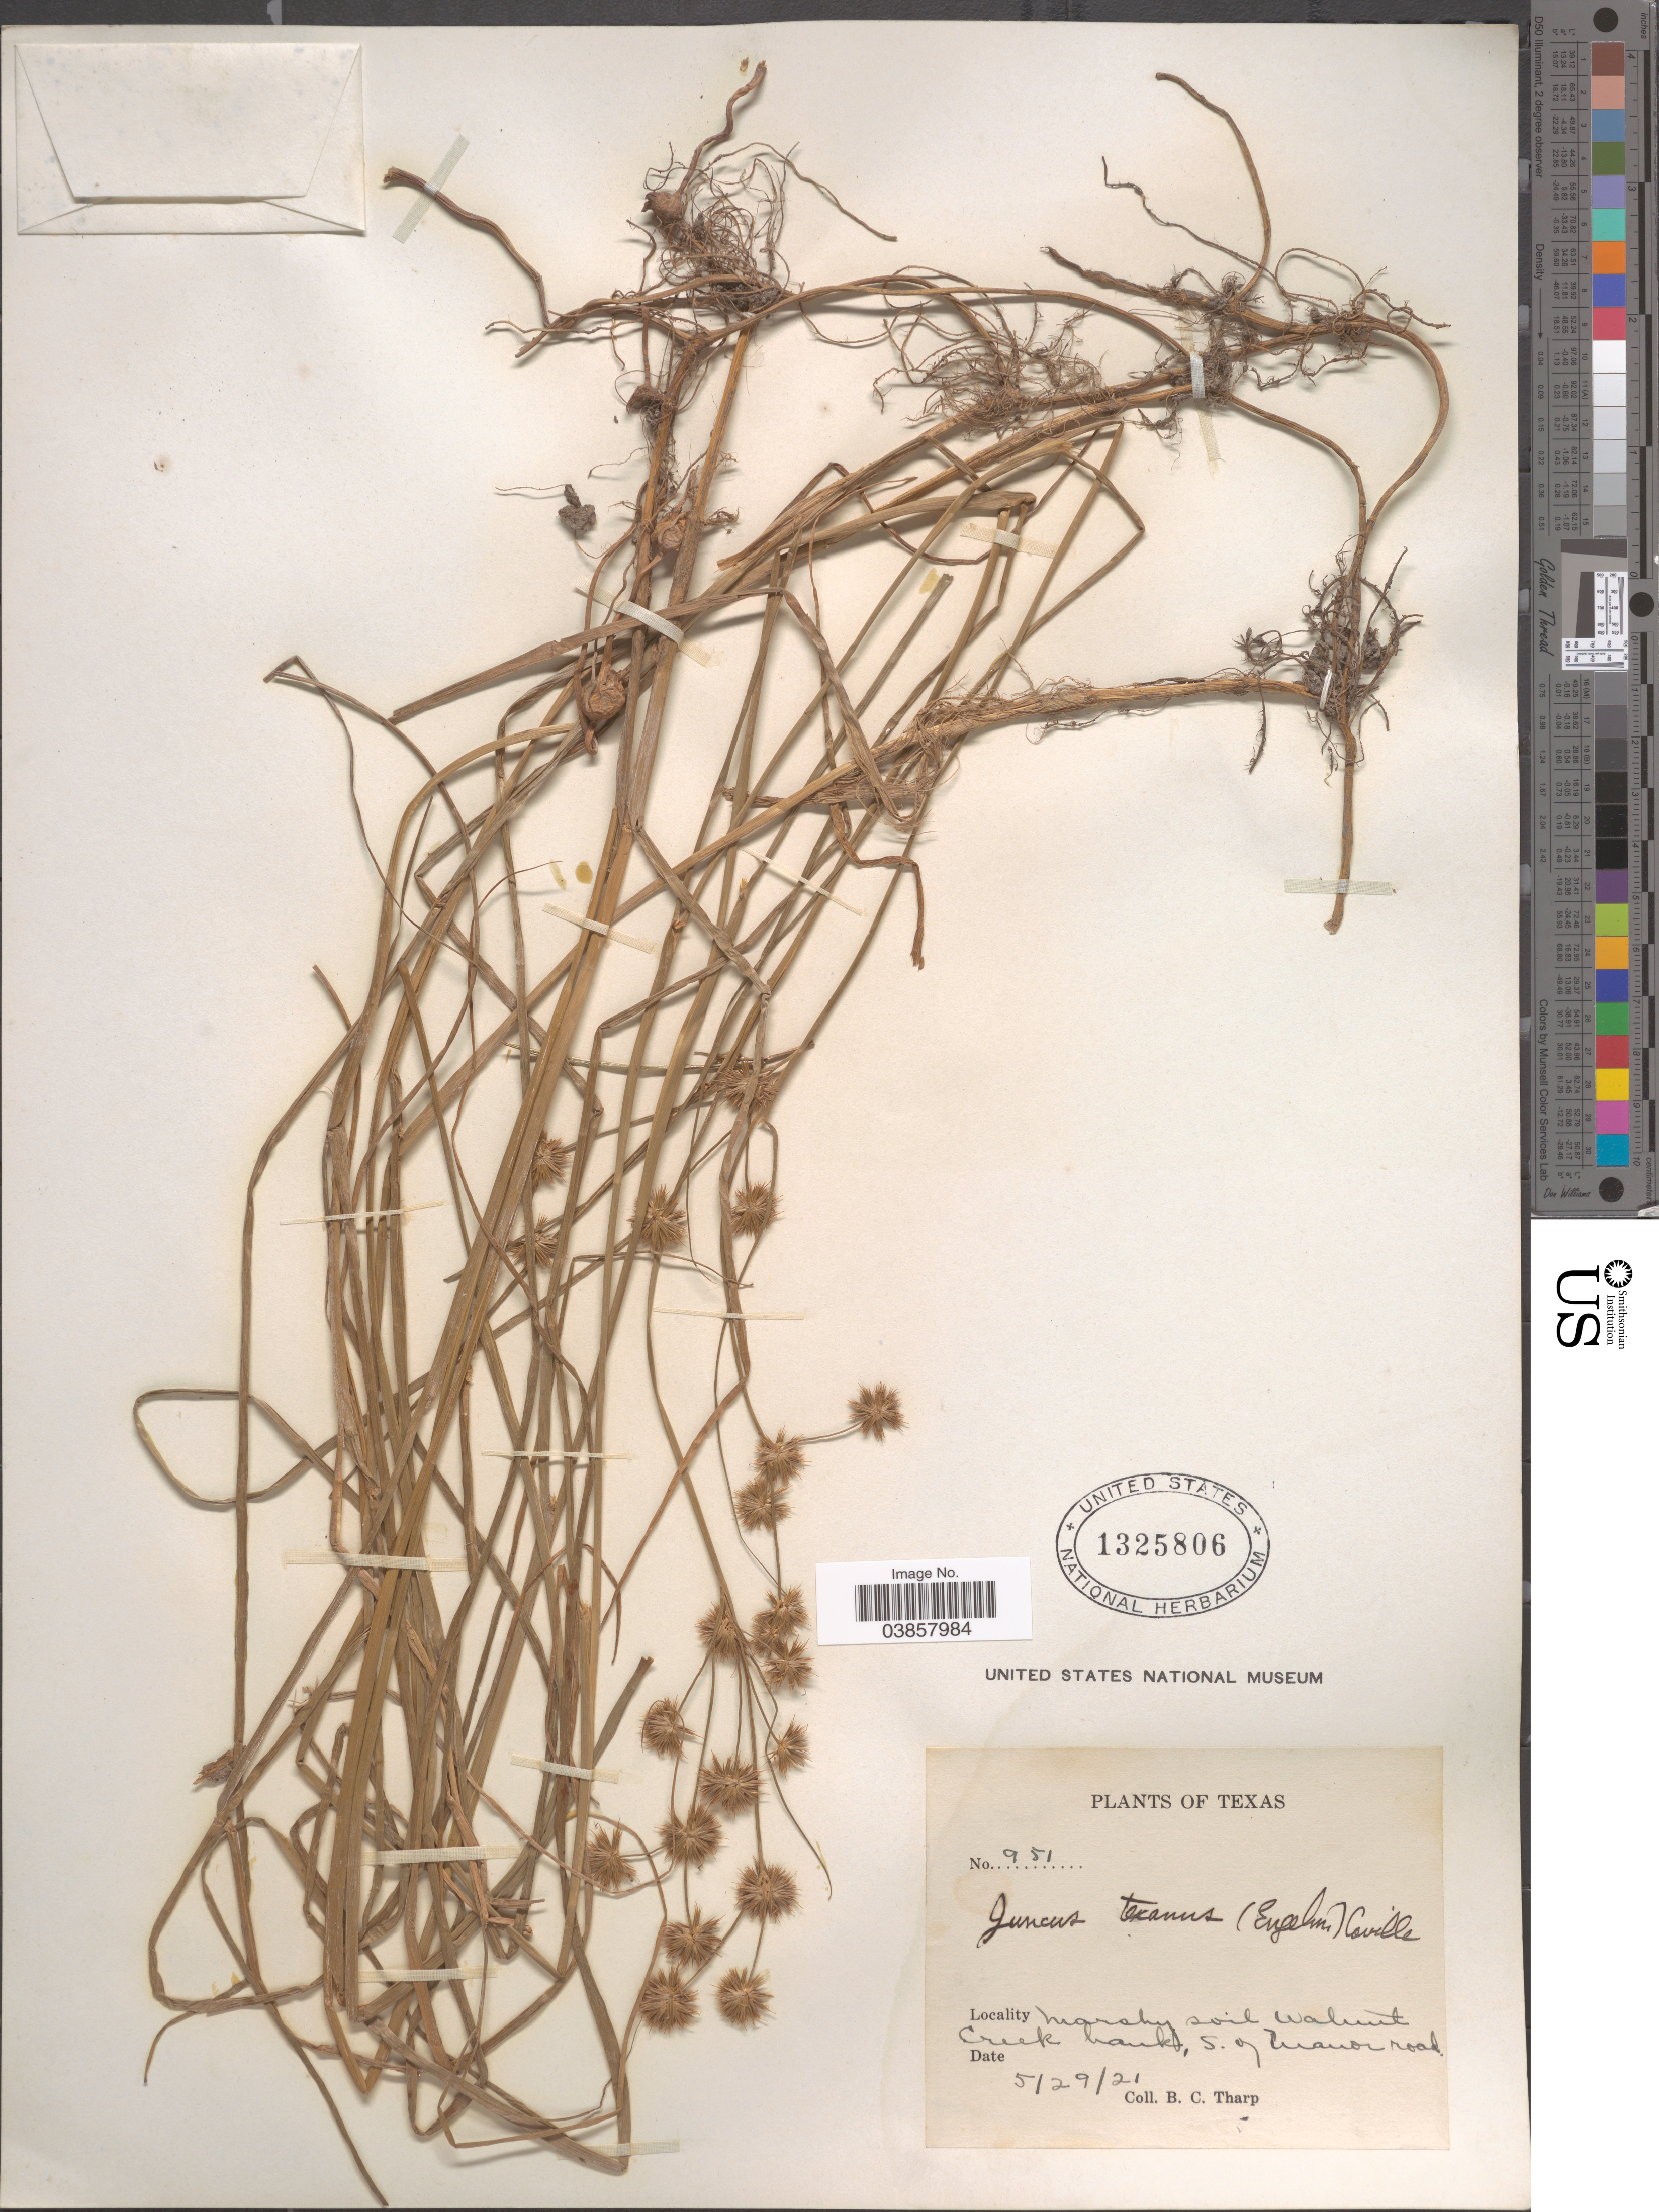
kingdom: Plantae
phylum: Tracheophyta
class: Liliopsida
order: Poales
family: Juncaceae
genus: Juncus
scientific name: Juncus texanus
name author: (Engelm.) Coville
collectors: B. C. Tharp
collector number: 951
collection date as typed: Transcribed d/m/y: 29/5/21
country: United States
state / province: Texas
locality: Marshy soil Walnut Creek bank, S. of Manor road.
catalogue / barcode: US 1325806